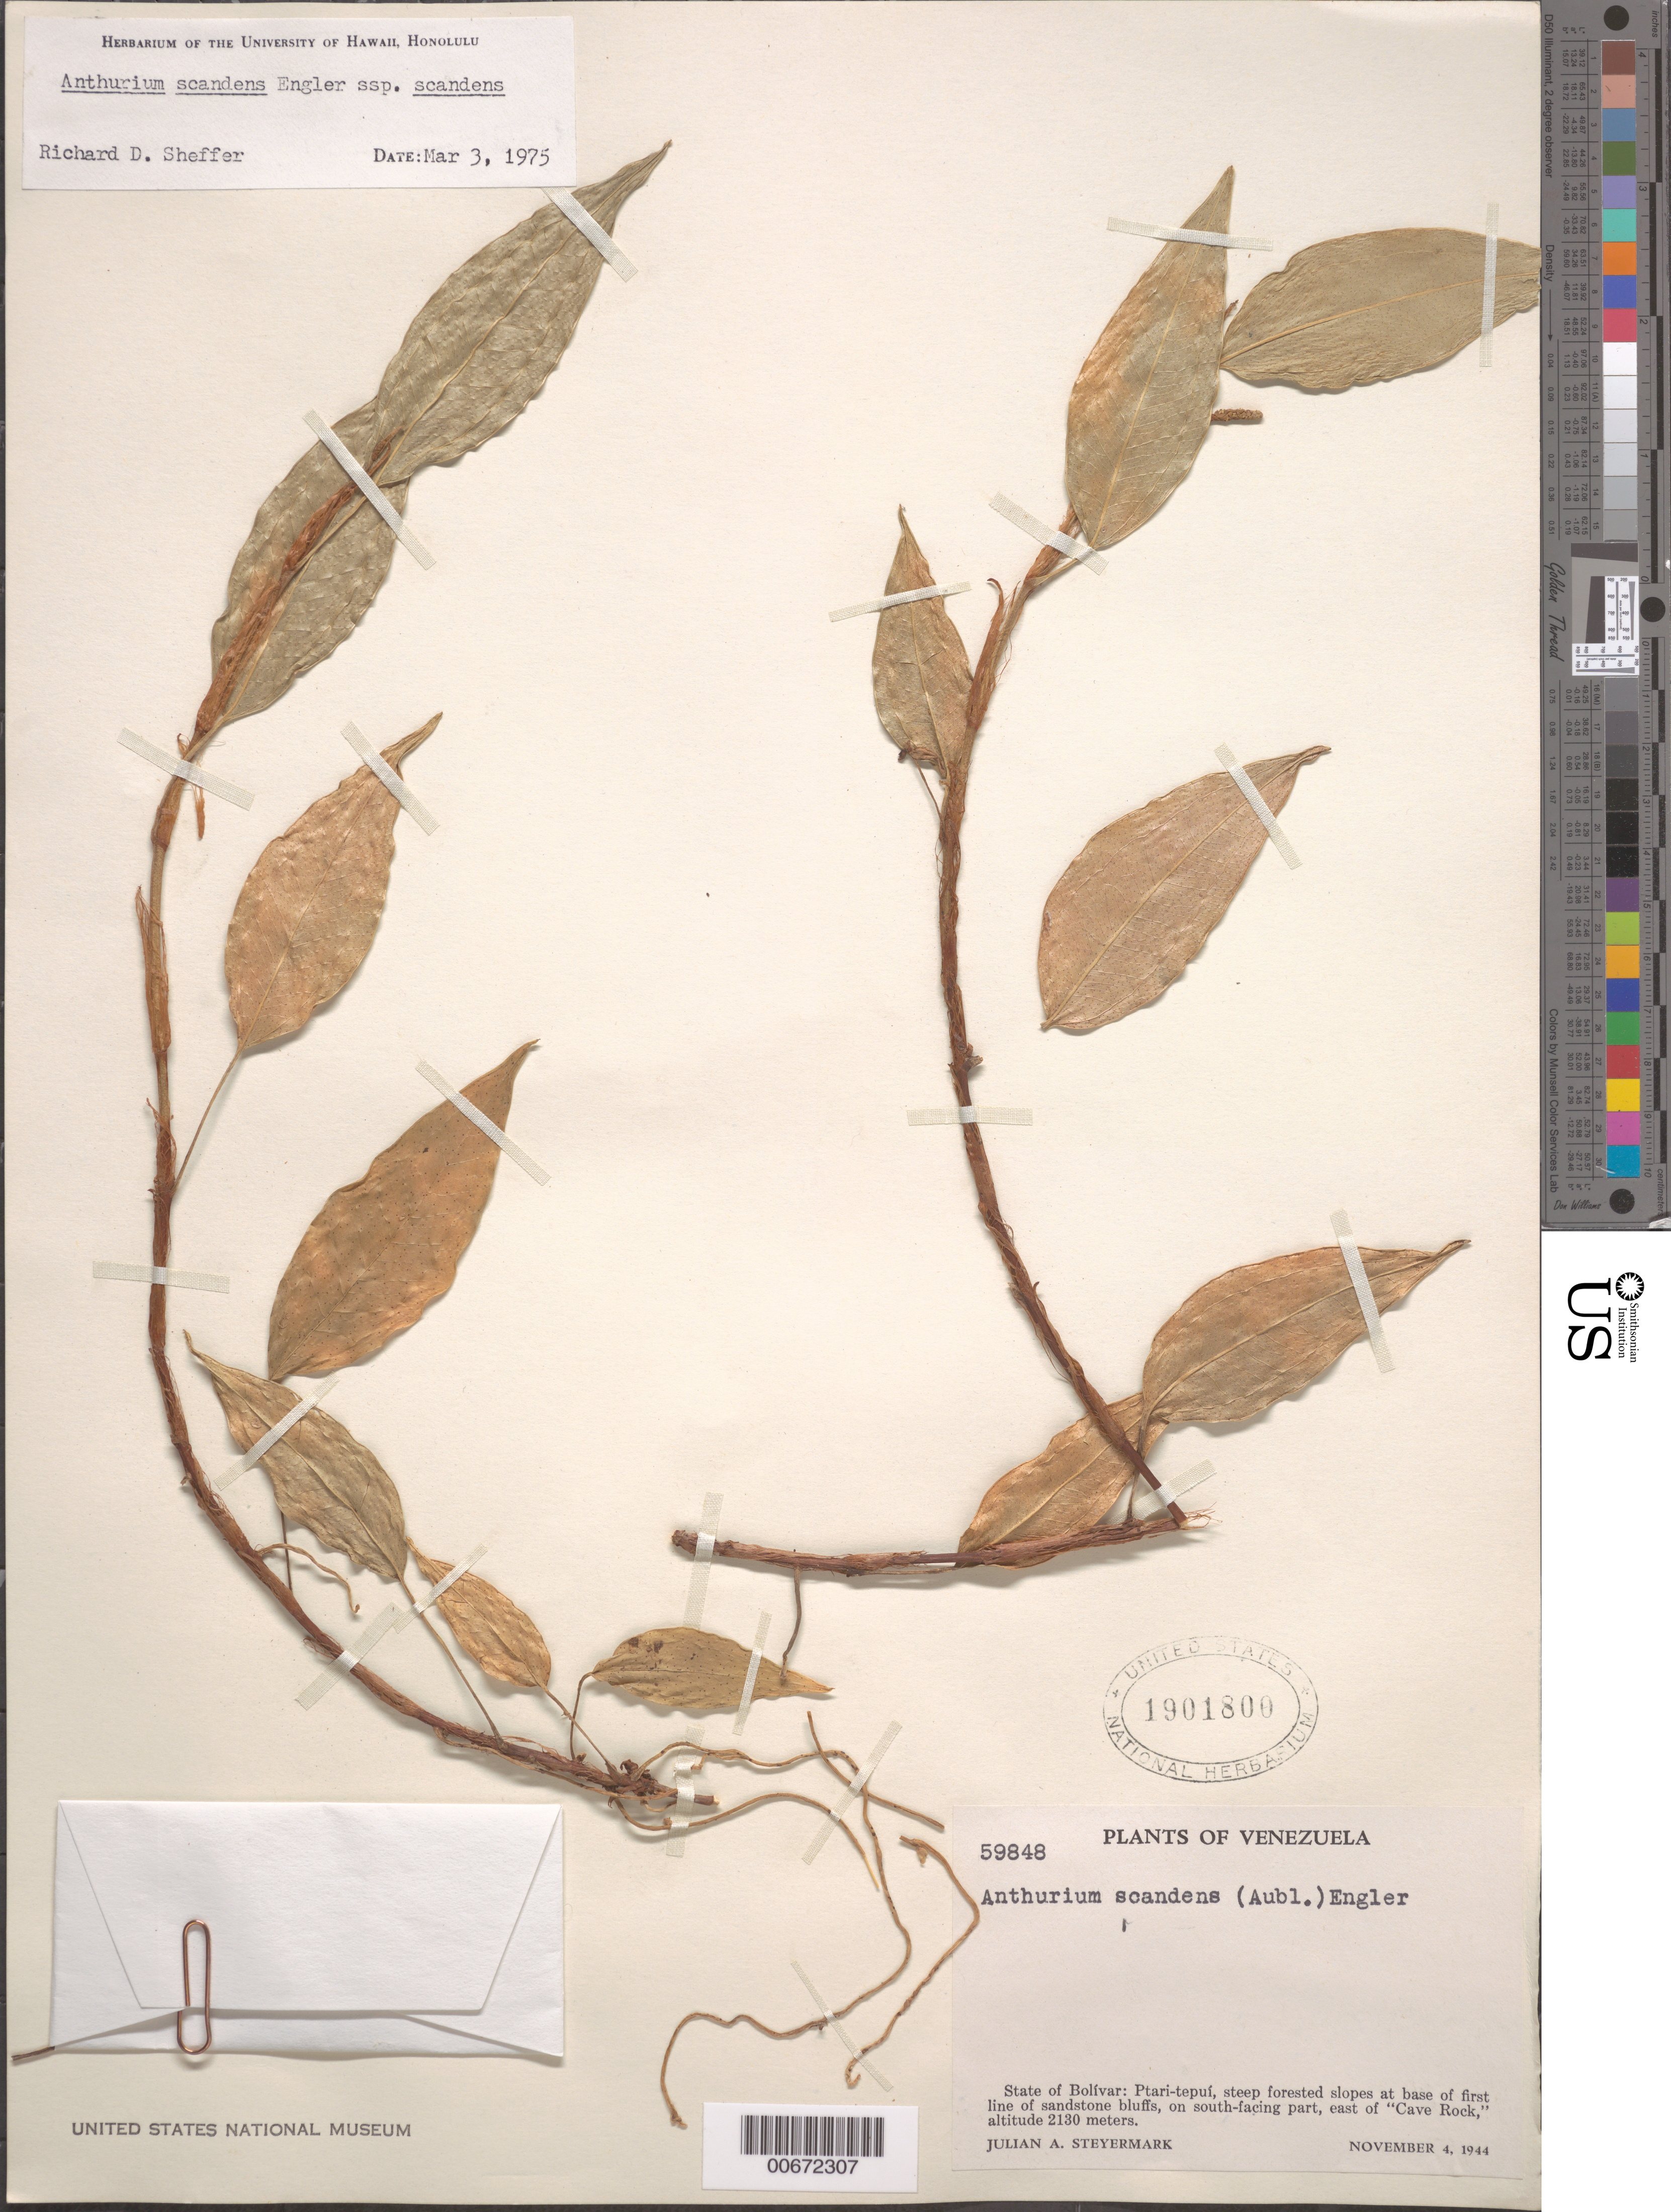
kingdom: Plantae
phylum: Tracheophyta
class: Liliopsida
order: Alismatales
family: Araceae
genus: Anthurium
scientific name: Anthurium scandens subsp. scandens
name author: (Aubl.) Engl.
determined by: Sheffer, R. D.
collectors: J. Steyermark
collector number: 59848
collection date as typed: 4-Nov-44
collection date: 1944-11-04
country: Venezuela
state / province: Bolívar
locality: Ptari-tepuí, E of "Cave Rock"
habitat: Steep forested slopes at base of first line of sandstone bluffs, on south-facing part, east of "Cave Rock"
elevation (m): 2130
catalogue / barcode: US 1901800